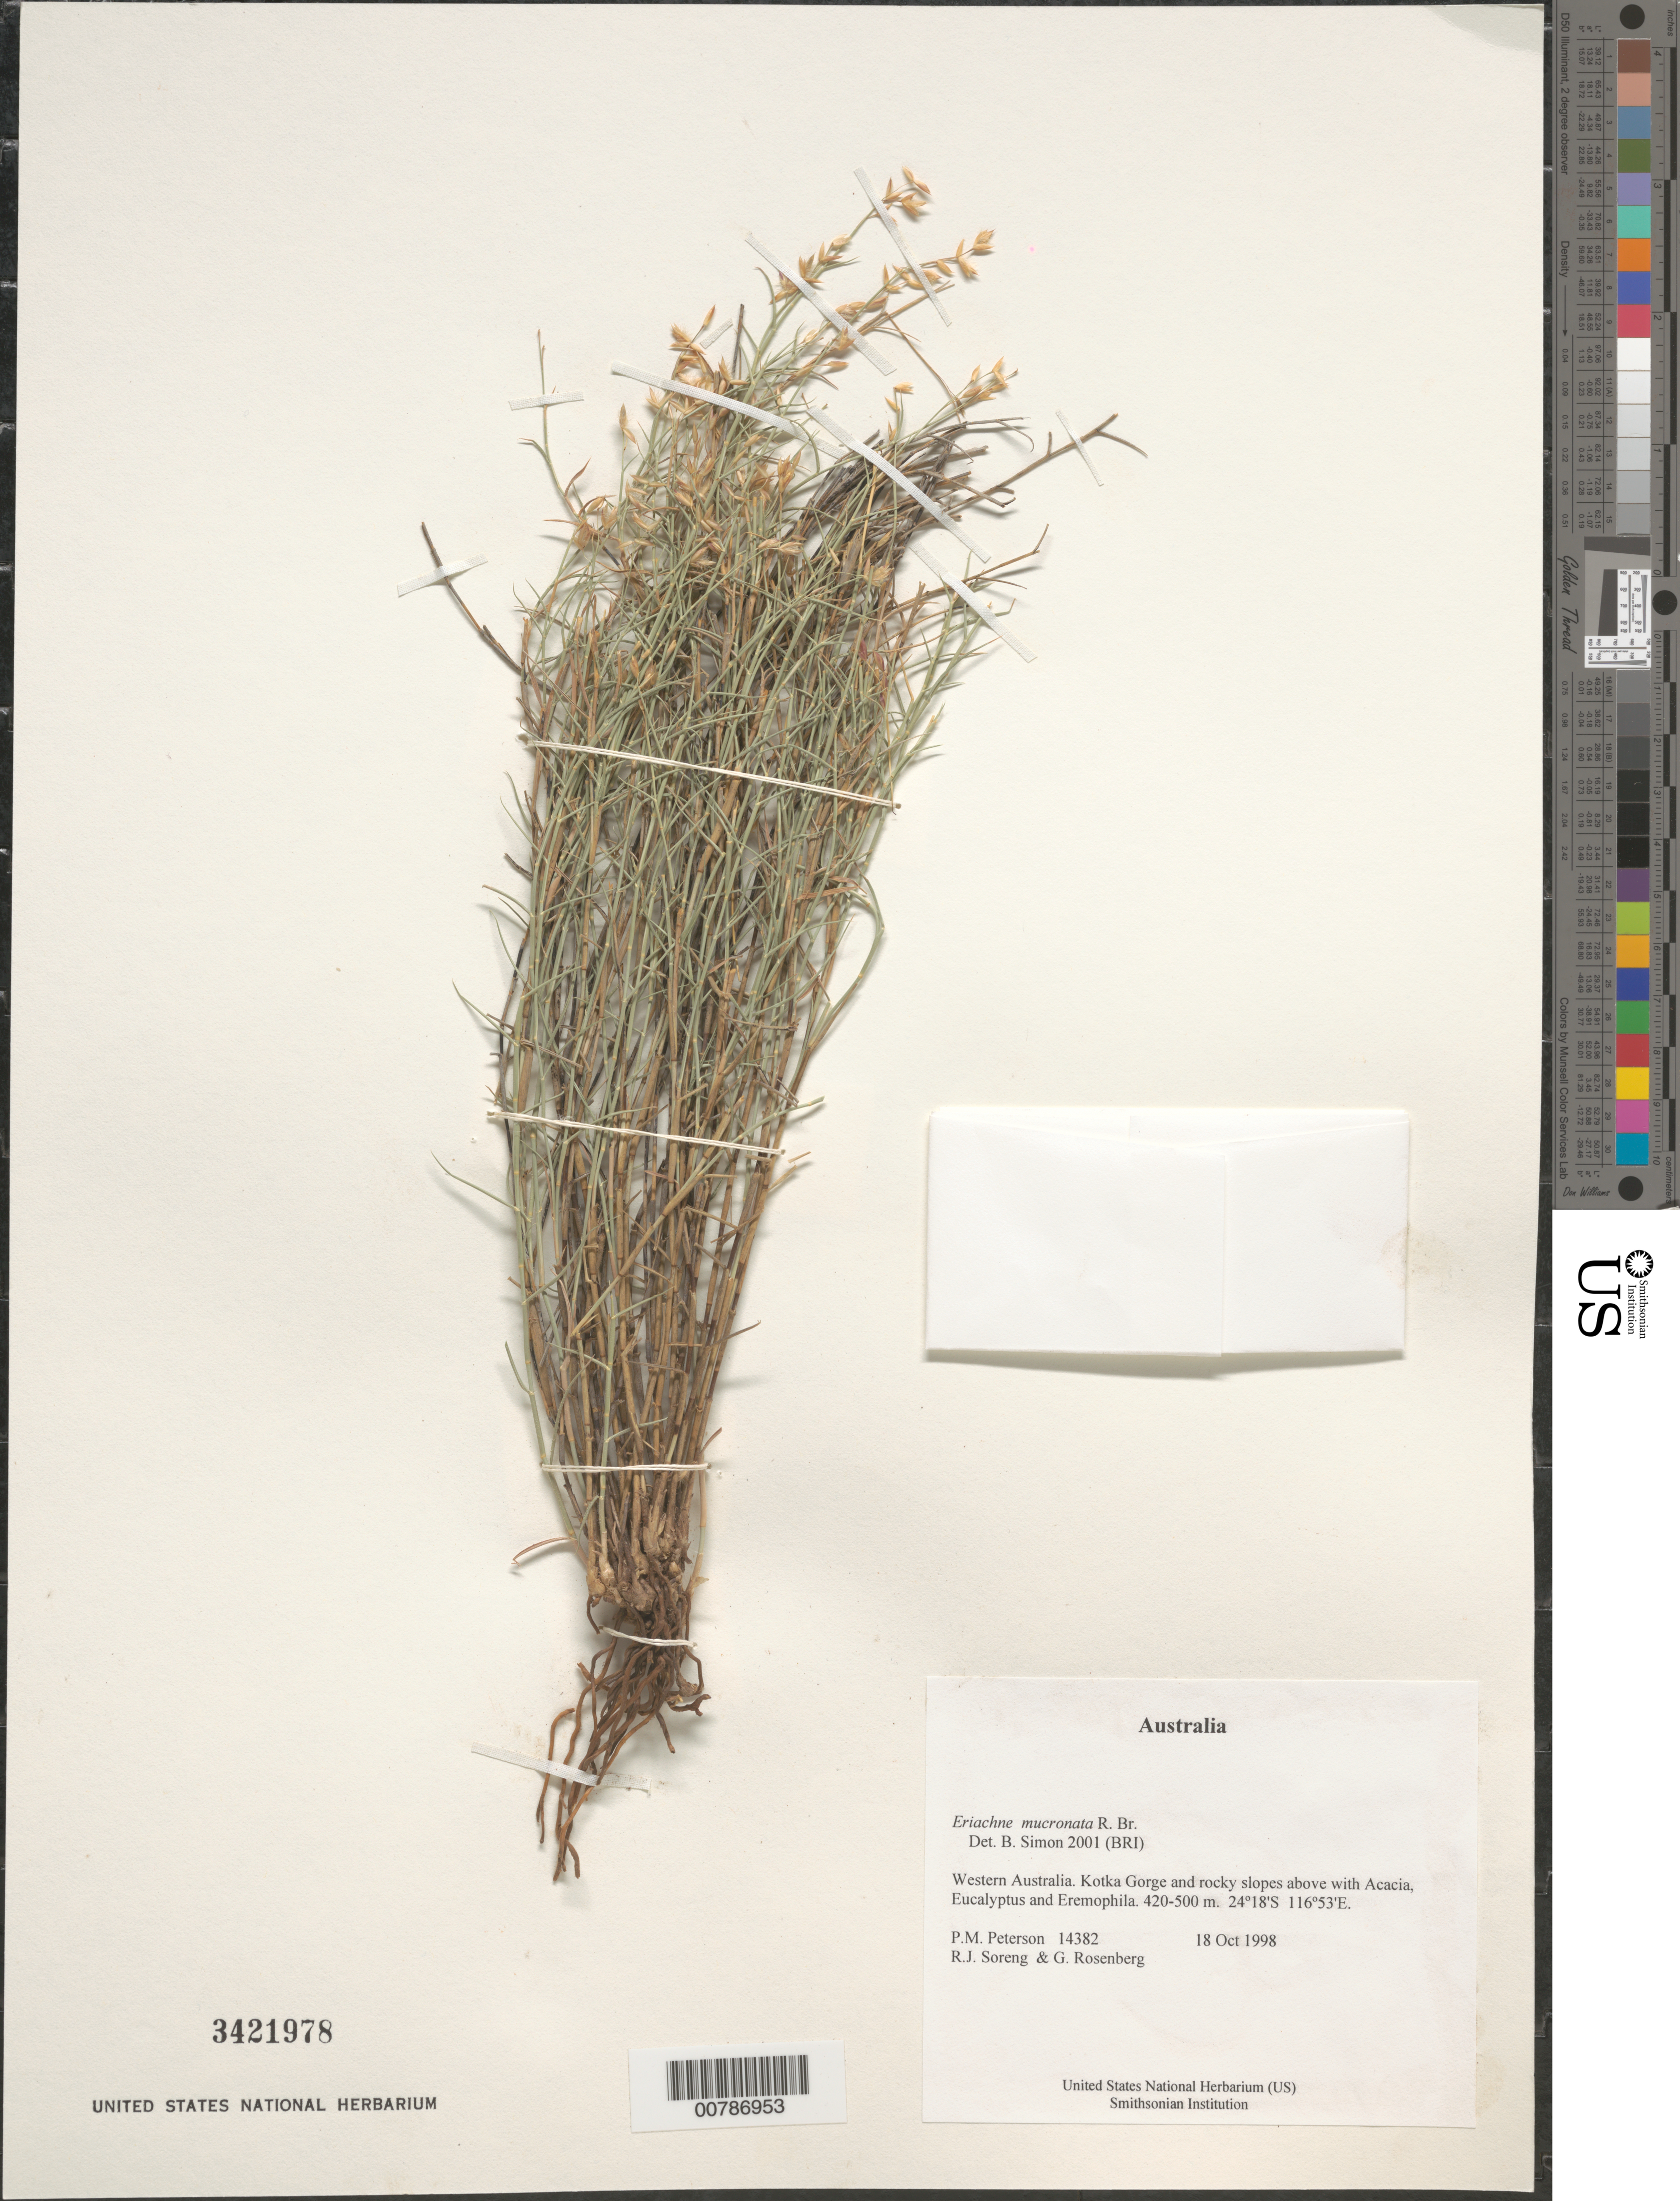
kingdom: Plantae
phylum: Tracheophyta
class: Liliopsida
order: Poales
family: Poaceae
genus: Eriachne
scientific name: Eriachne mucronata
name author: R. Br.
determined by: Simon, B.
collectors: P. M. Peterson, R. J. Soreng & G. Rosenberg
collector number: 14382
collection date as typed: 18 Oct 1998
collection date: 1998-10-18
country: Australia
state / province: Western Australia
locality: Kotka Gorge and rocky slopes above with Acacia, Eucalyptus and Eremophila.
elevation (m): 420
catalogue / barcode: US 3421978